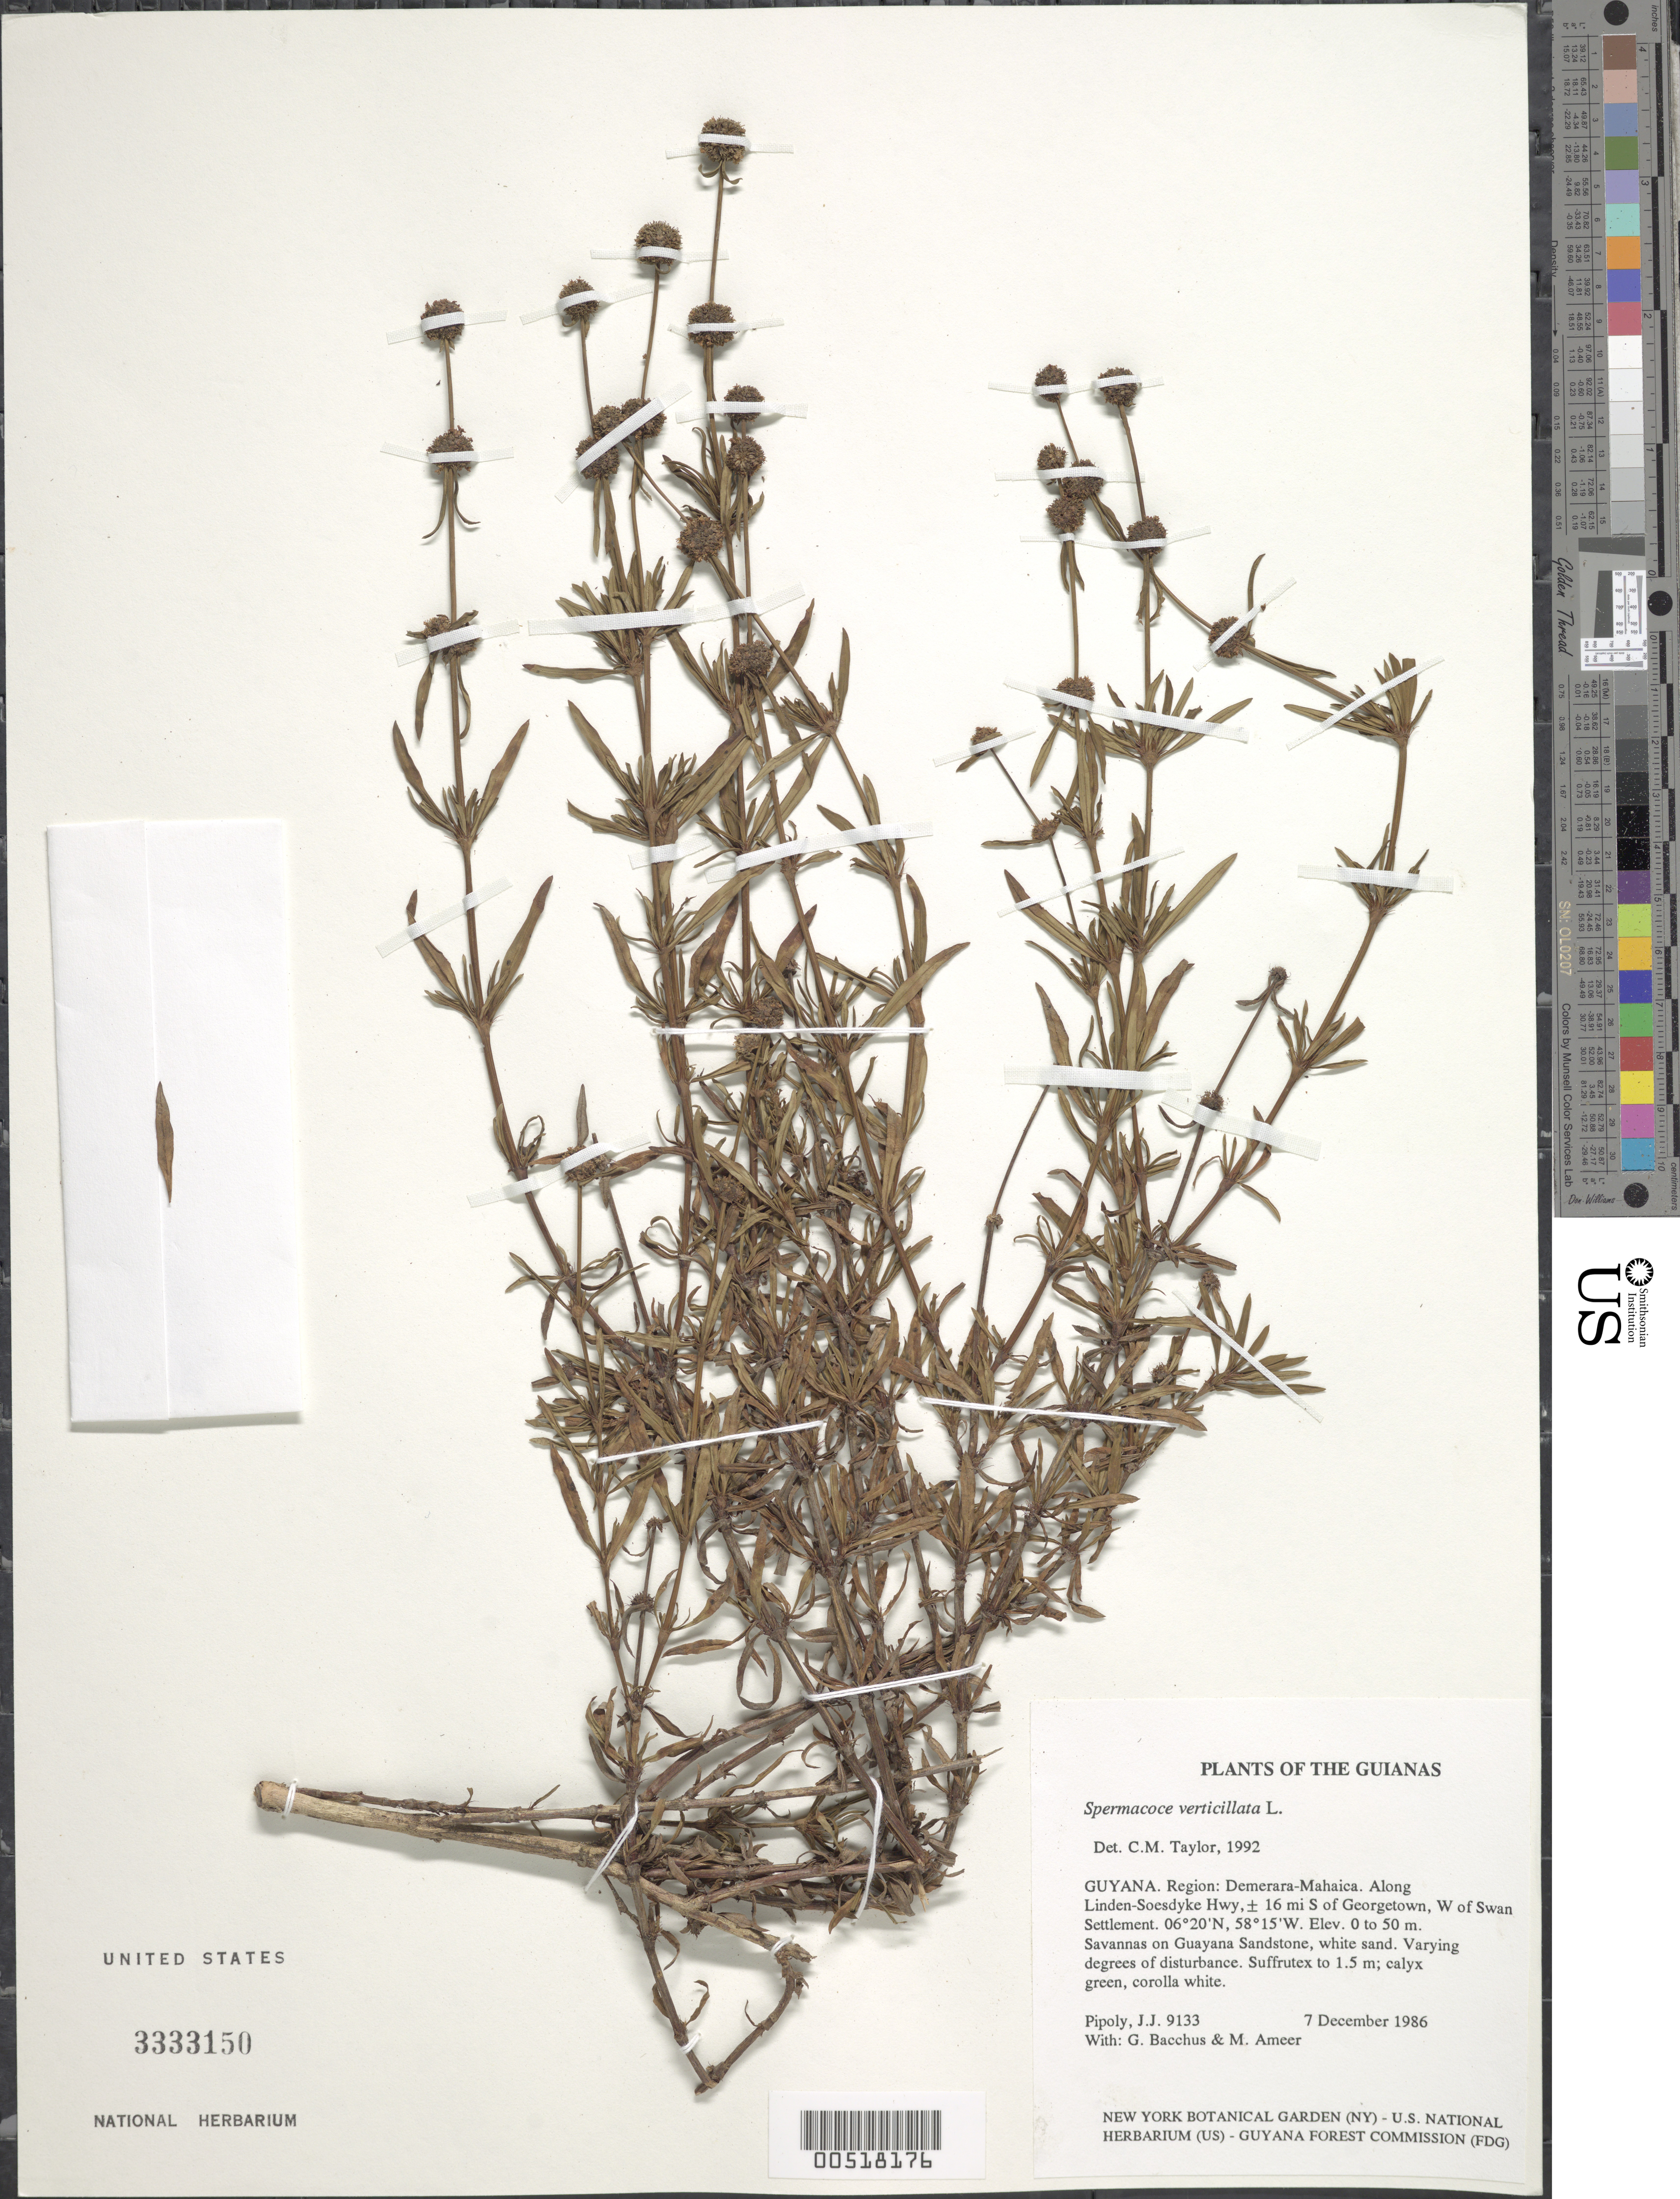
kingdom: Plantae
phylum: Tracheophyta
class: Magnoliopsida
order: Gentianales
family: Rubiaceae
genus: Spermacoce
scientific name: Spermacoce verticillata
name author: L.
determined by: Taylor, Charlotte M.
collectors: J. J. Pipoly, G. Bacchus & M. Ameer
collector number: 9133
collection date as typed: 7 December 1986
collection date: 1986-12-07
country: Guyana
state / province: Demerara-Mahaica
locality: Along Linden-Soesdyke Hwy,± 16 mi S of Georgetown, W of Swan Settlement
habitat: Savannas on Guayana Sandstone, white sand. Varying degrees of disturbance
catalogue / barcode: US 3333150